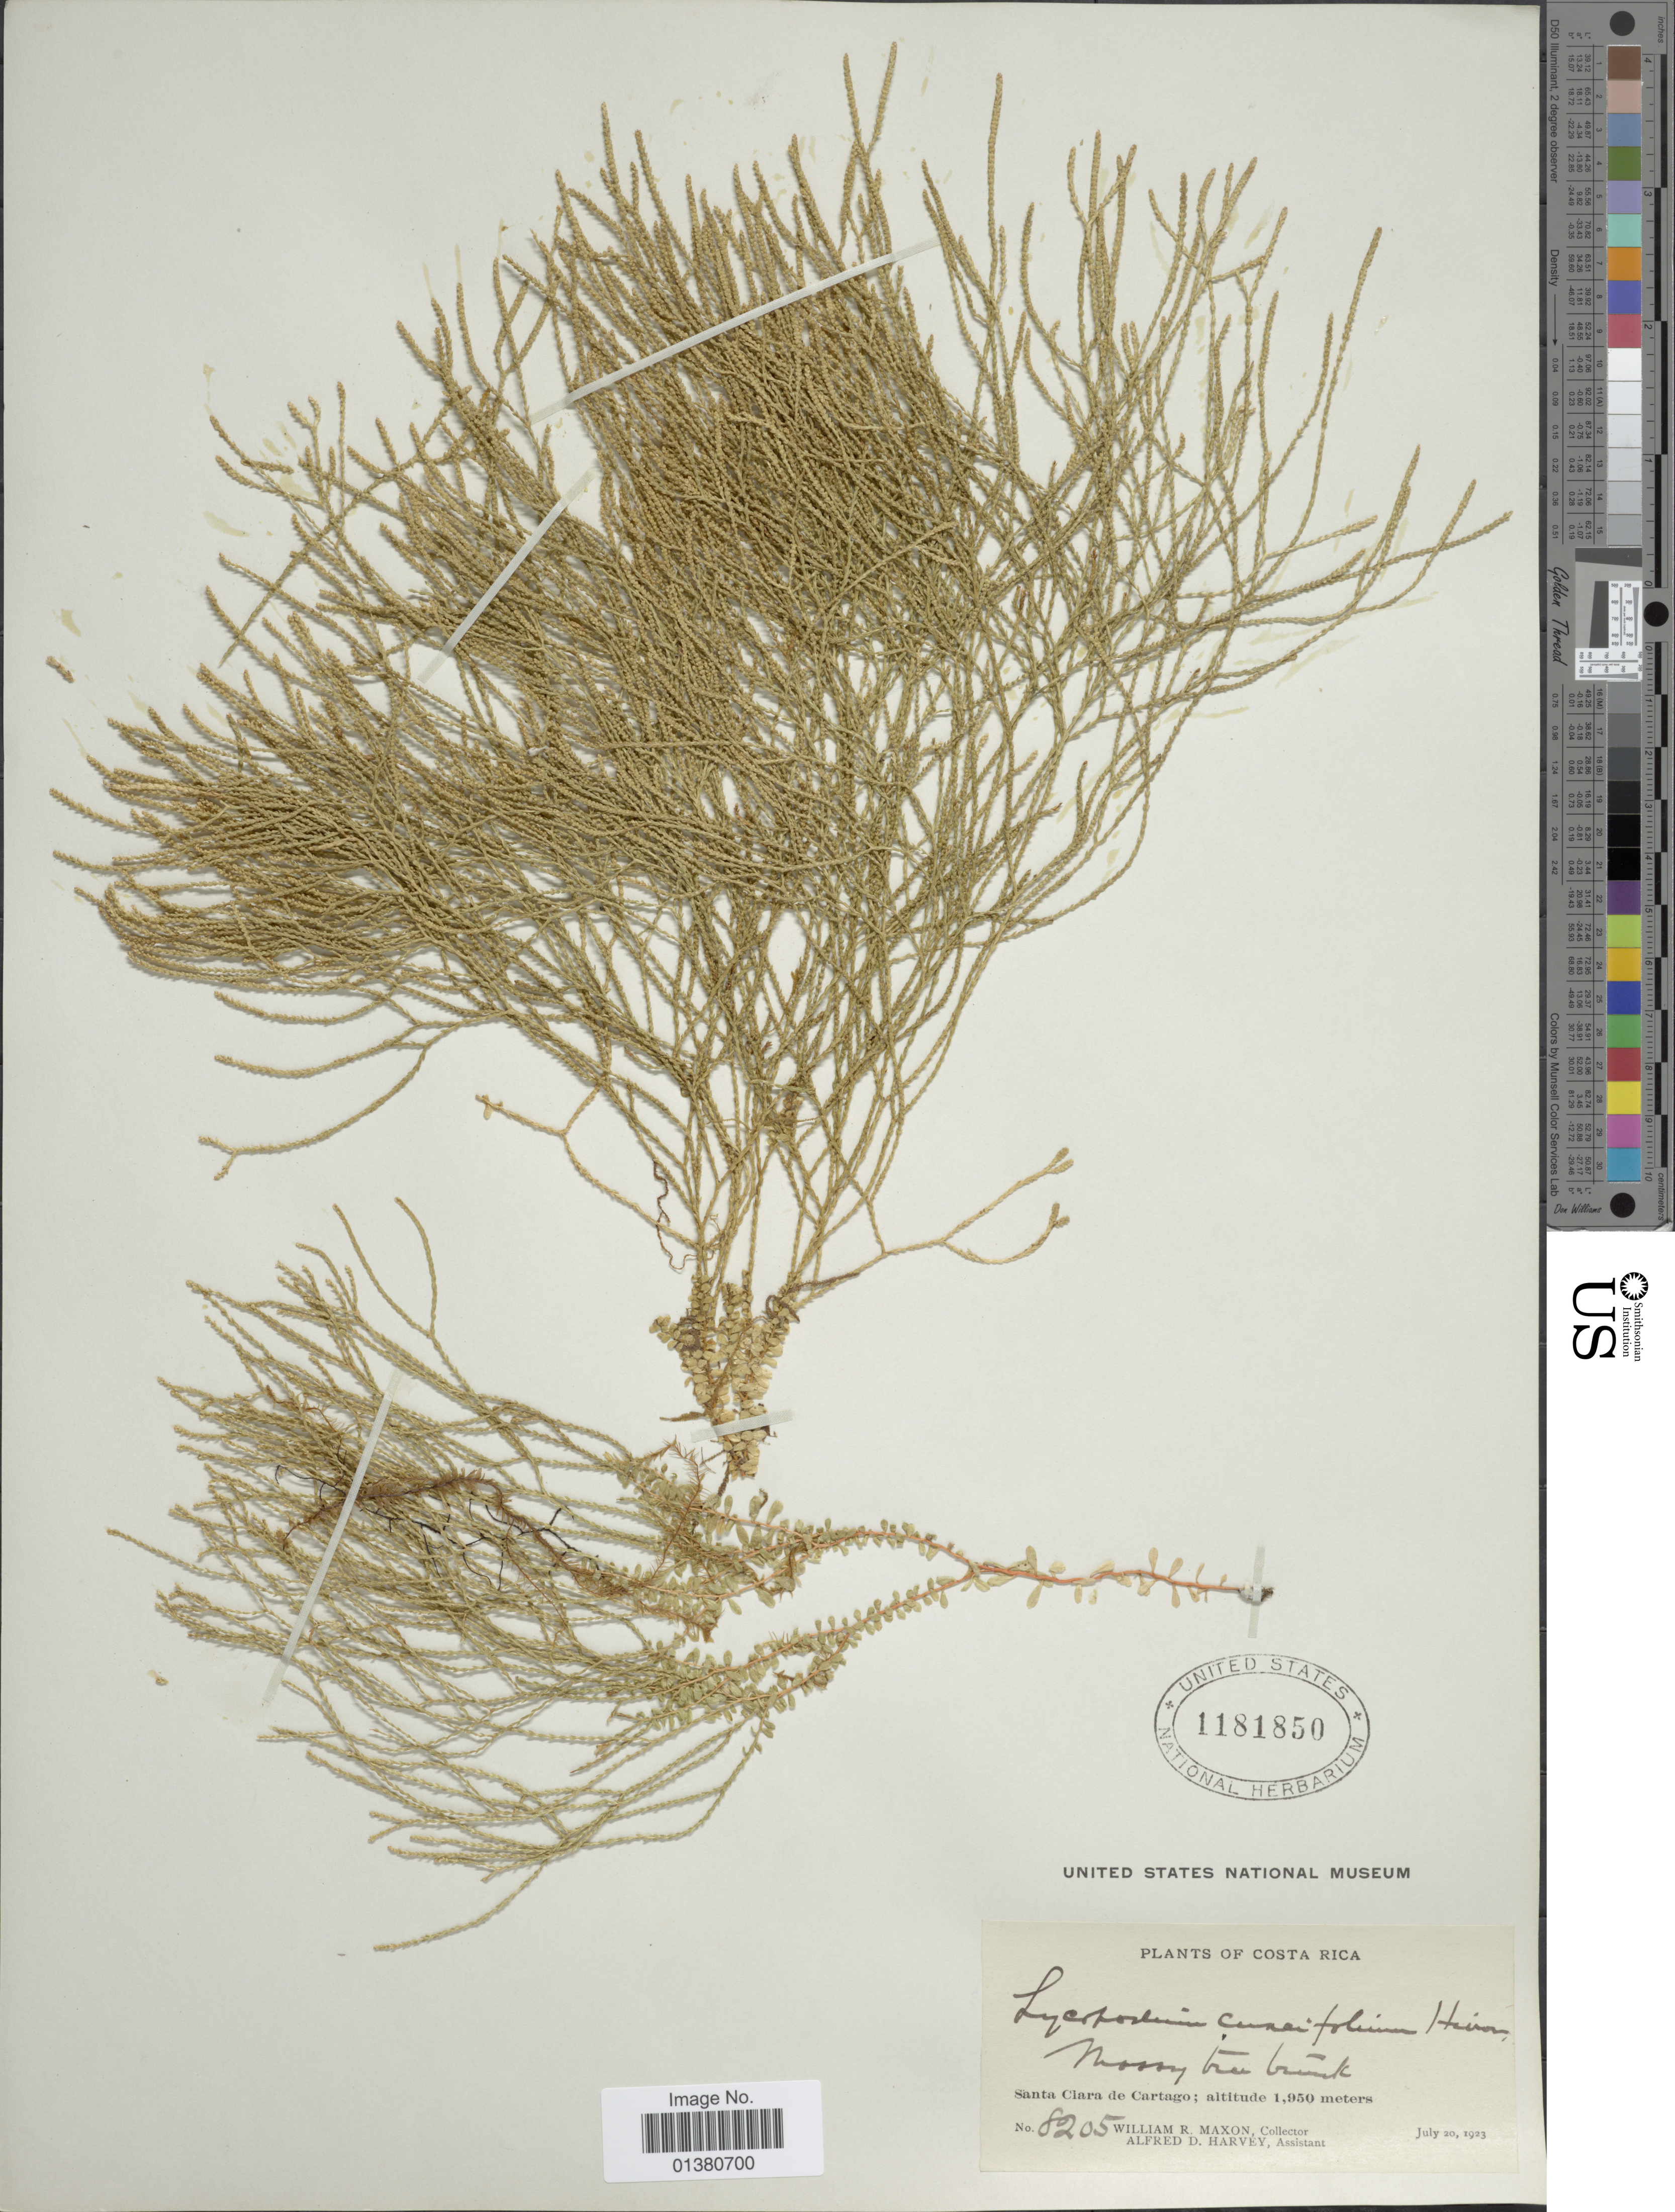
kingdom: Plantae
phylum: Tracheophyta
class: Lycopodiopsida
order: Lycopodiales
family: Lycopodiaceae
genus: Phlegmariurus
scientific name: Phlegmariurus cuneifolius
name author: (Hieron.) B. Øllg.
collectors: W. R. Maxon & A. D. Harvey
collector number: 8205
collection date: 1923-07-20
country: Costa Rica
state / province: Cartago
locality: Santa Clara de Cartago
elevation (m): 1950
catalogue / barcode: US 1181850